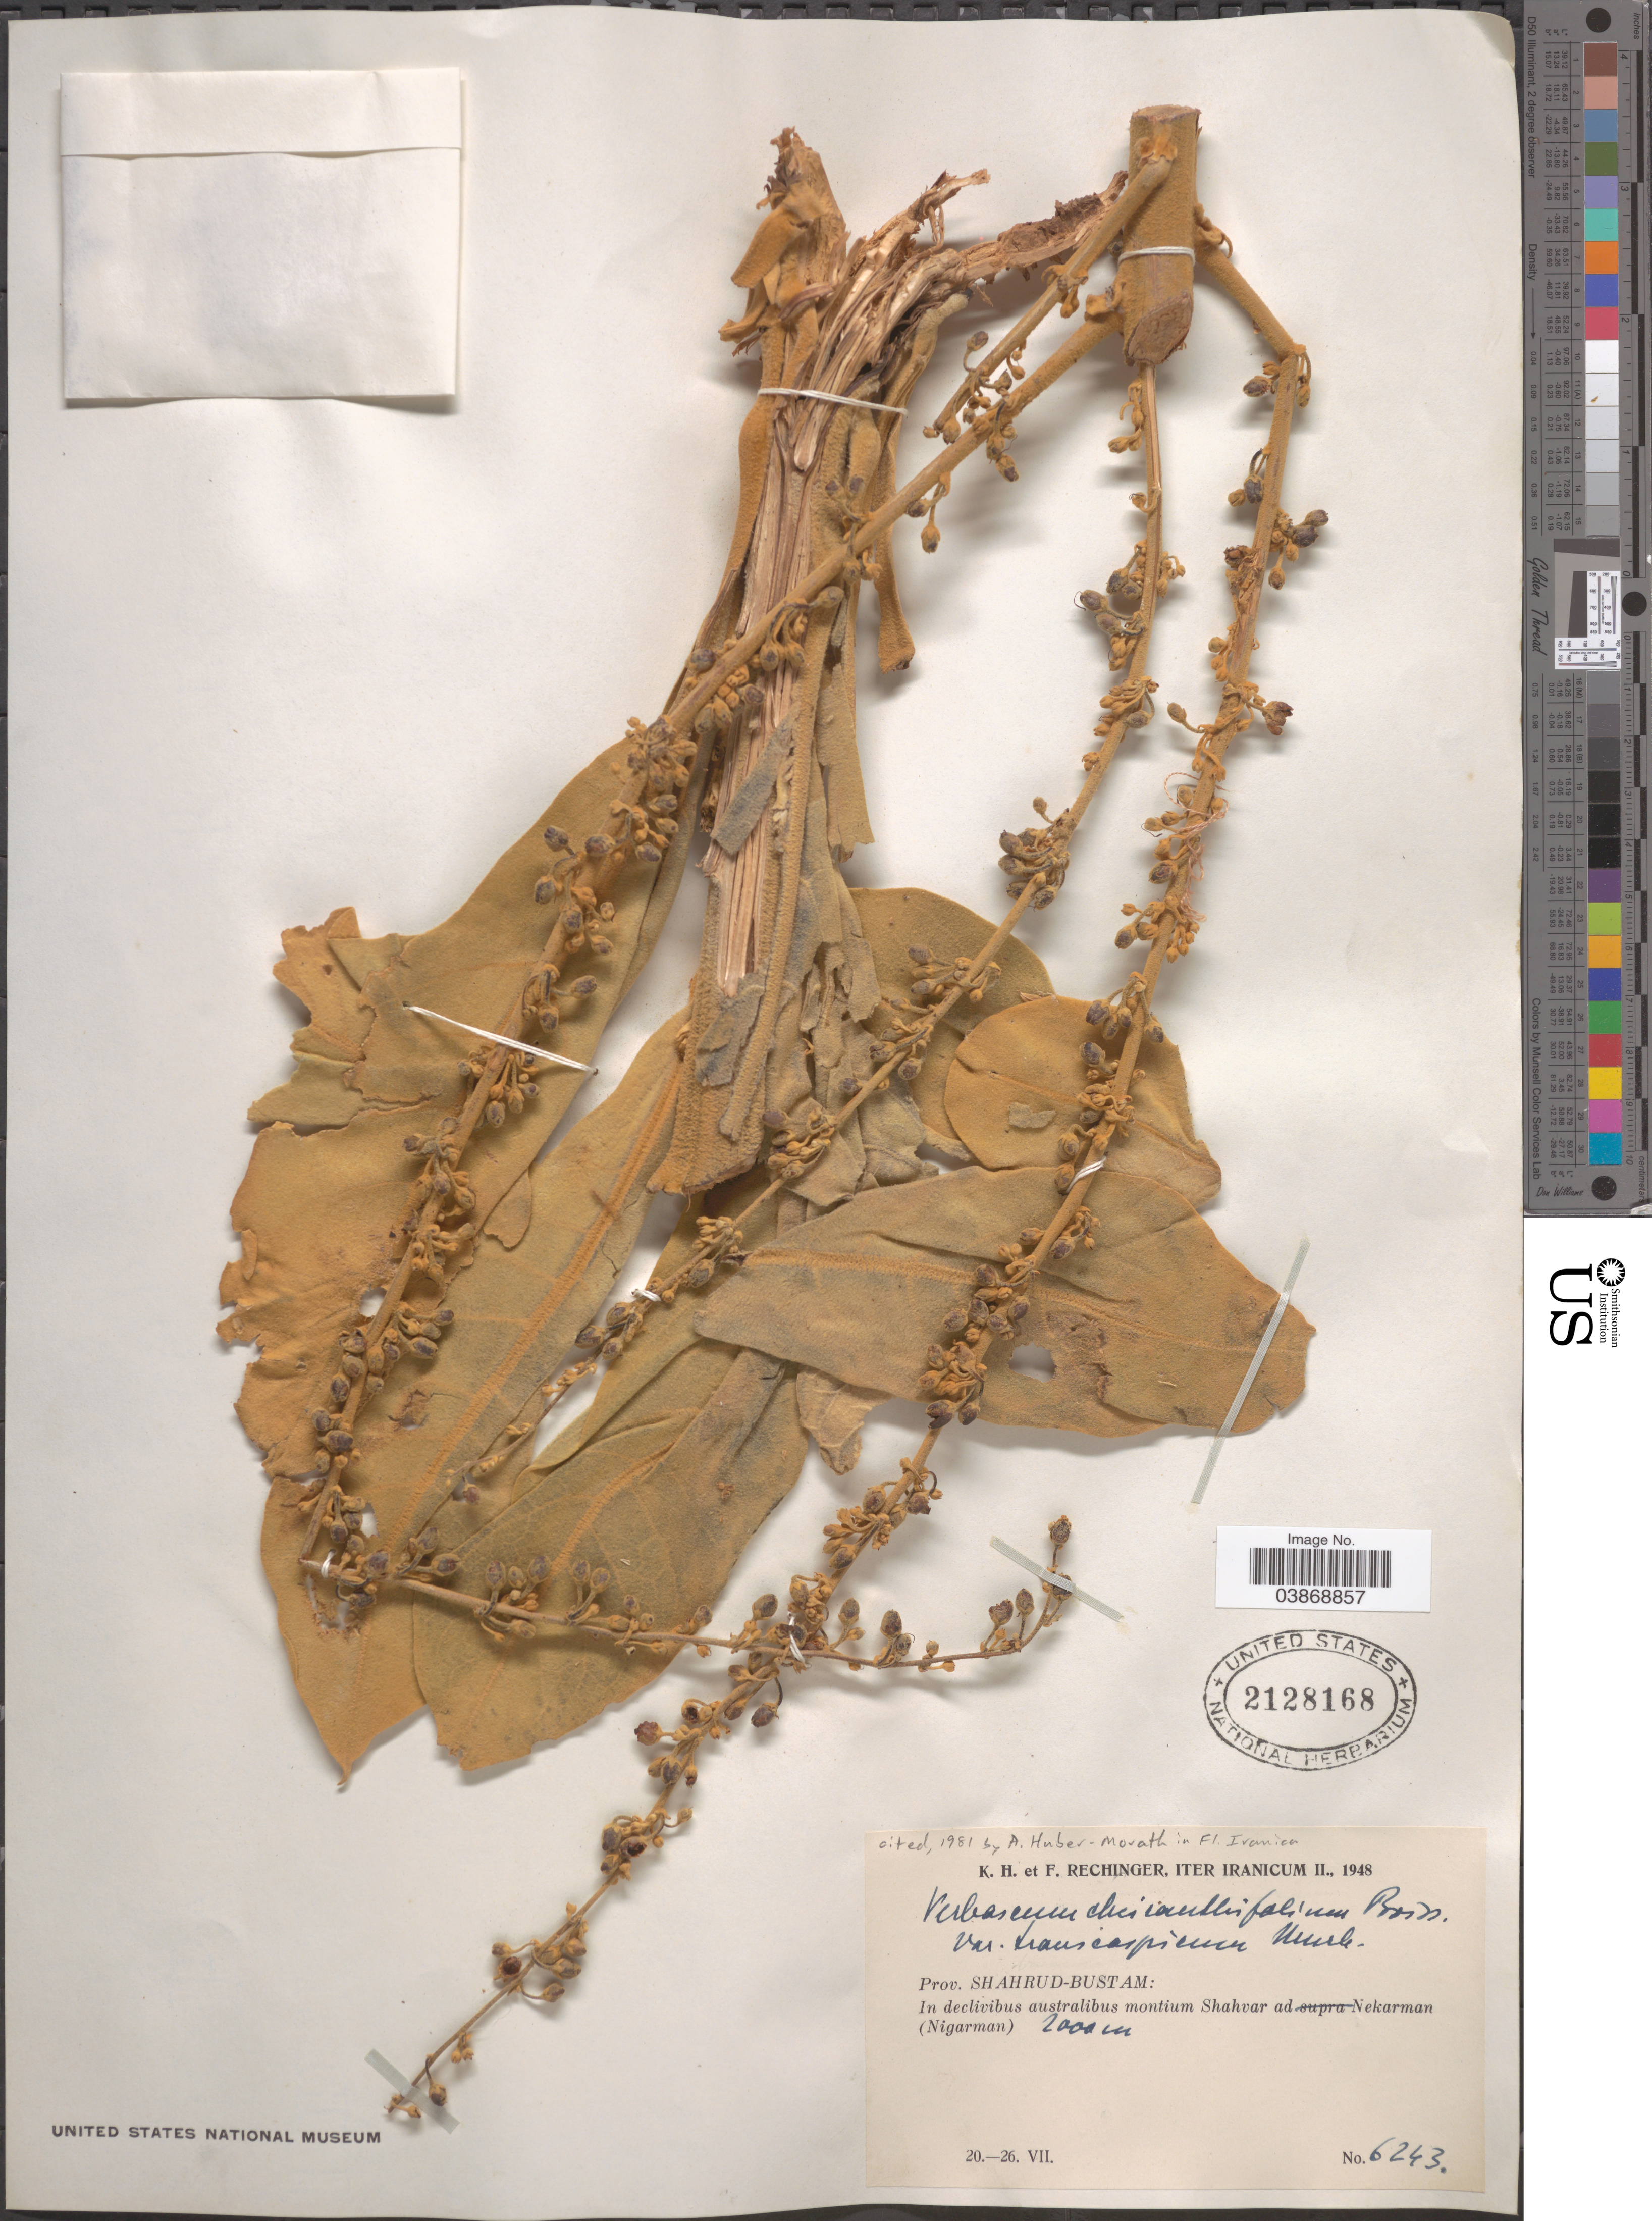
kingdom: Plantae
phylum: Tracheophyta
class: Magnoliopsida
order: Lamiales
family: Scrophulariaceae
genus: Verbascum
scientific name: Verbascum cheiranthifolium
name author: Boiss.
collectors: K. H. Rechinger & F. Rechinger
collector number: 6243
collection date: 1948-07-20/1948-07-26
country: Iran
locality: Prov. Shahrud-Bustam: In declivibus australibus montium Shahvar ad Nekarman (Nigarman).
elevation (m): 2000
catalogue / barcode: US 2128168